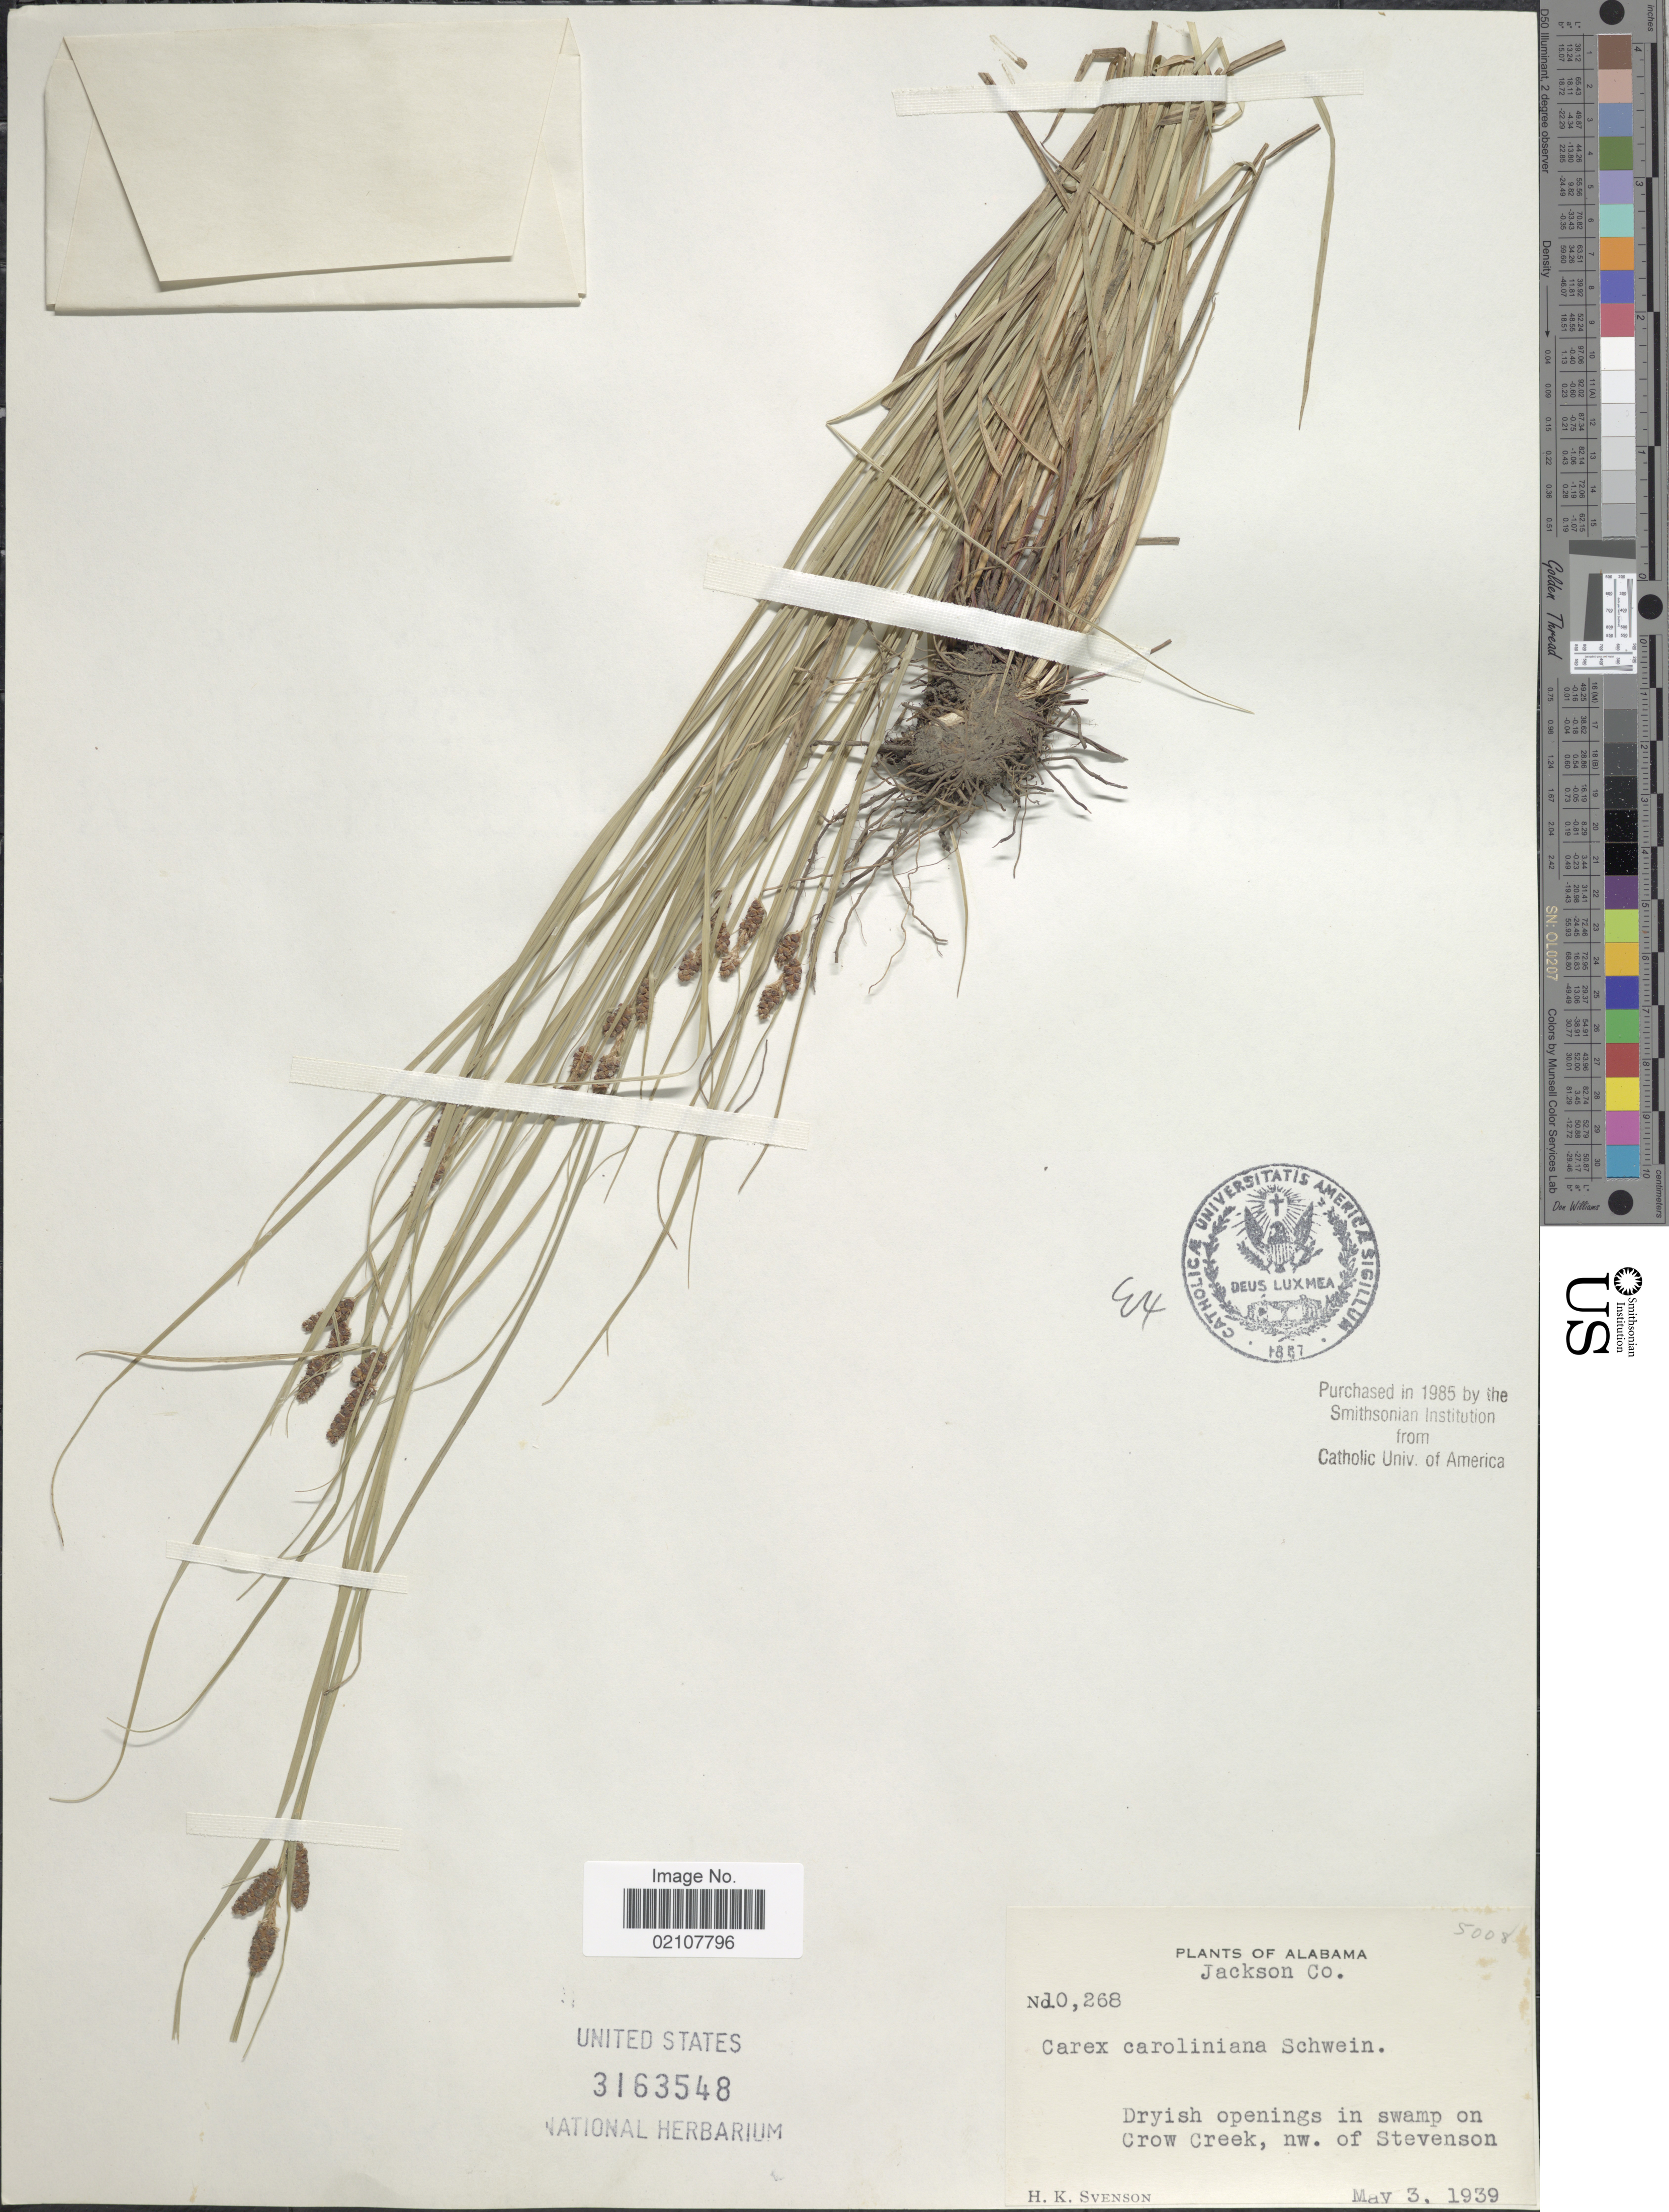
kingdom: Plantae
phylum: Tracheophyta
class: Liliopsida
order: Poales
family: Cyperaceae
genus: Carex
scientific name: Carex caroliniana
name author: Schwein.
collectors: H. K. Svenson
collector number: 10268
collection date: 1939-05-03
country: United States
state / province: Alabama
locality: Jackson Co, Dryish opening in swamp on Crow Creek, nw of Stevenson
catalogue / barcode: US 3163548